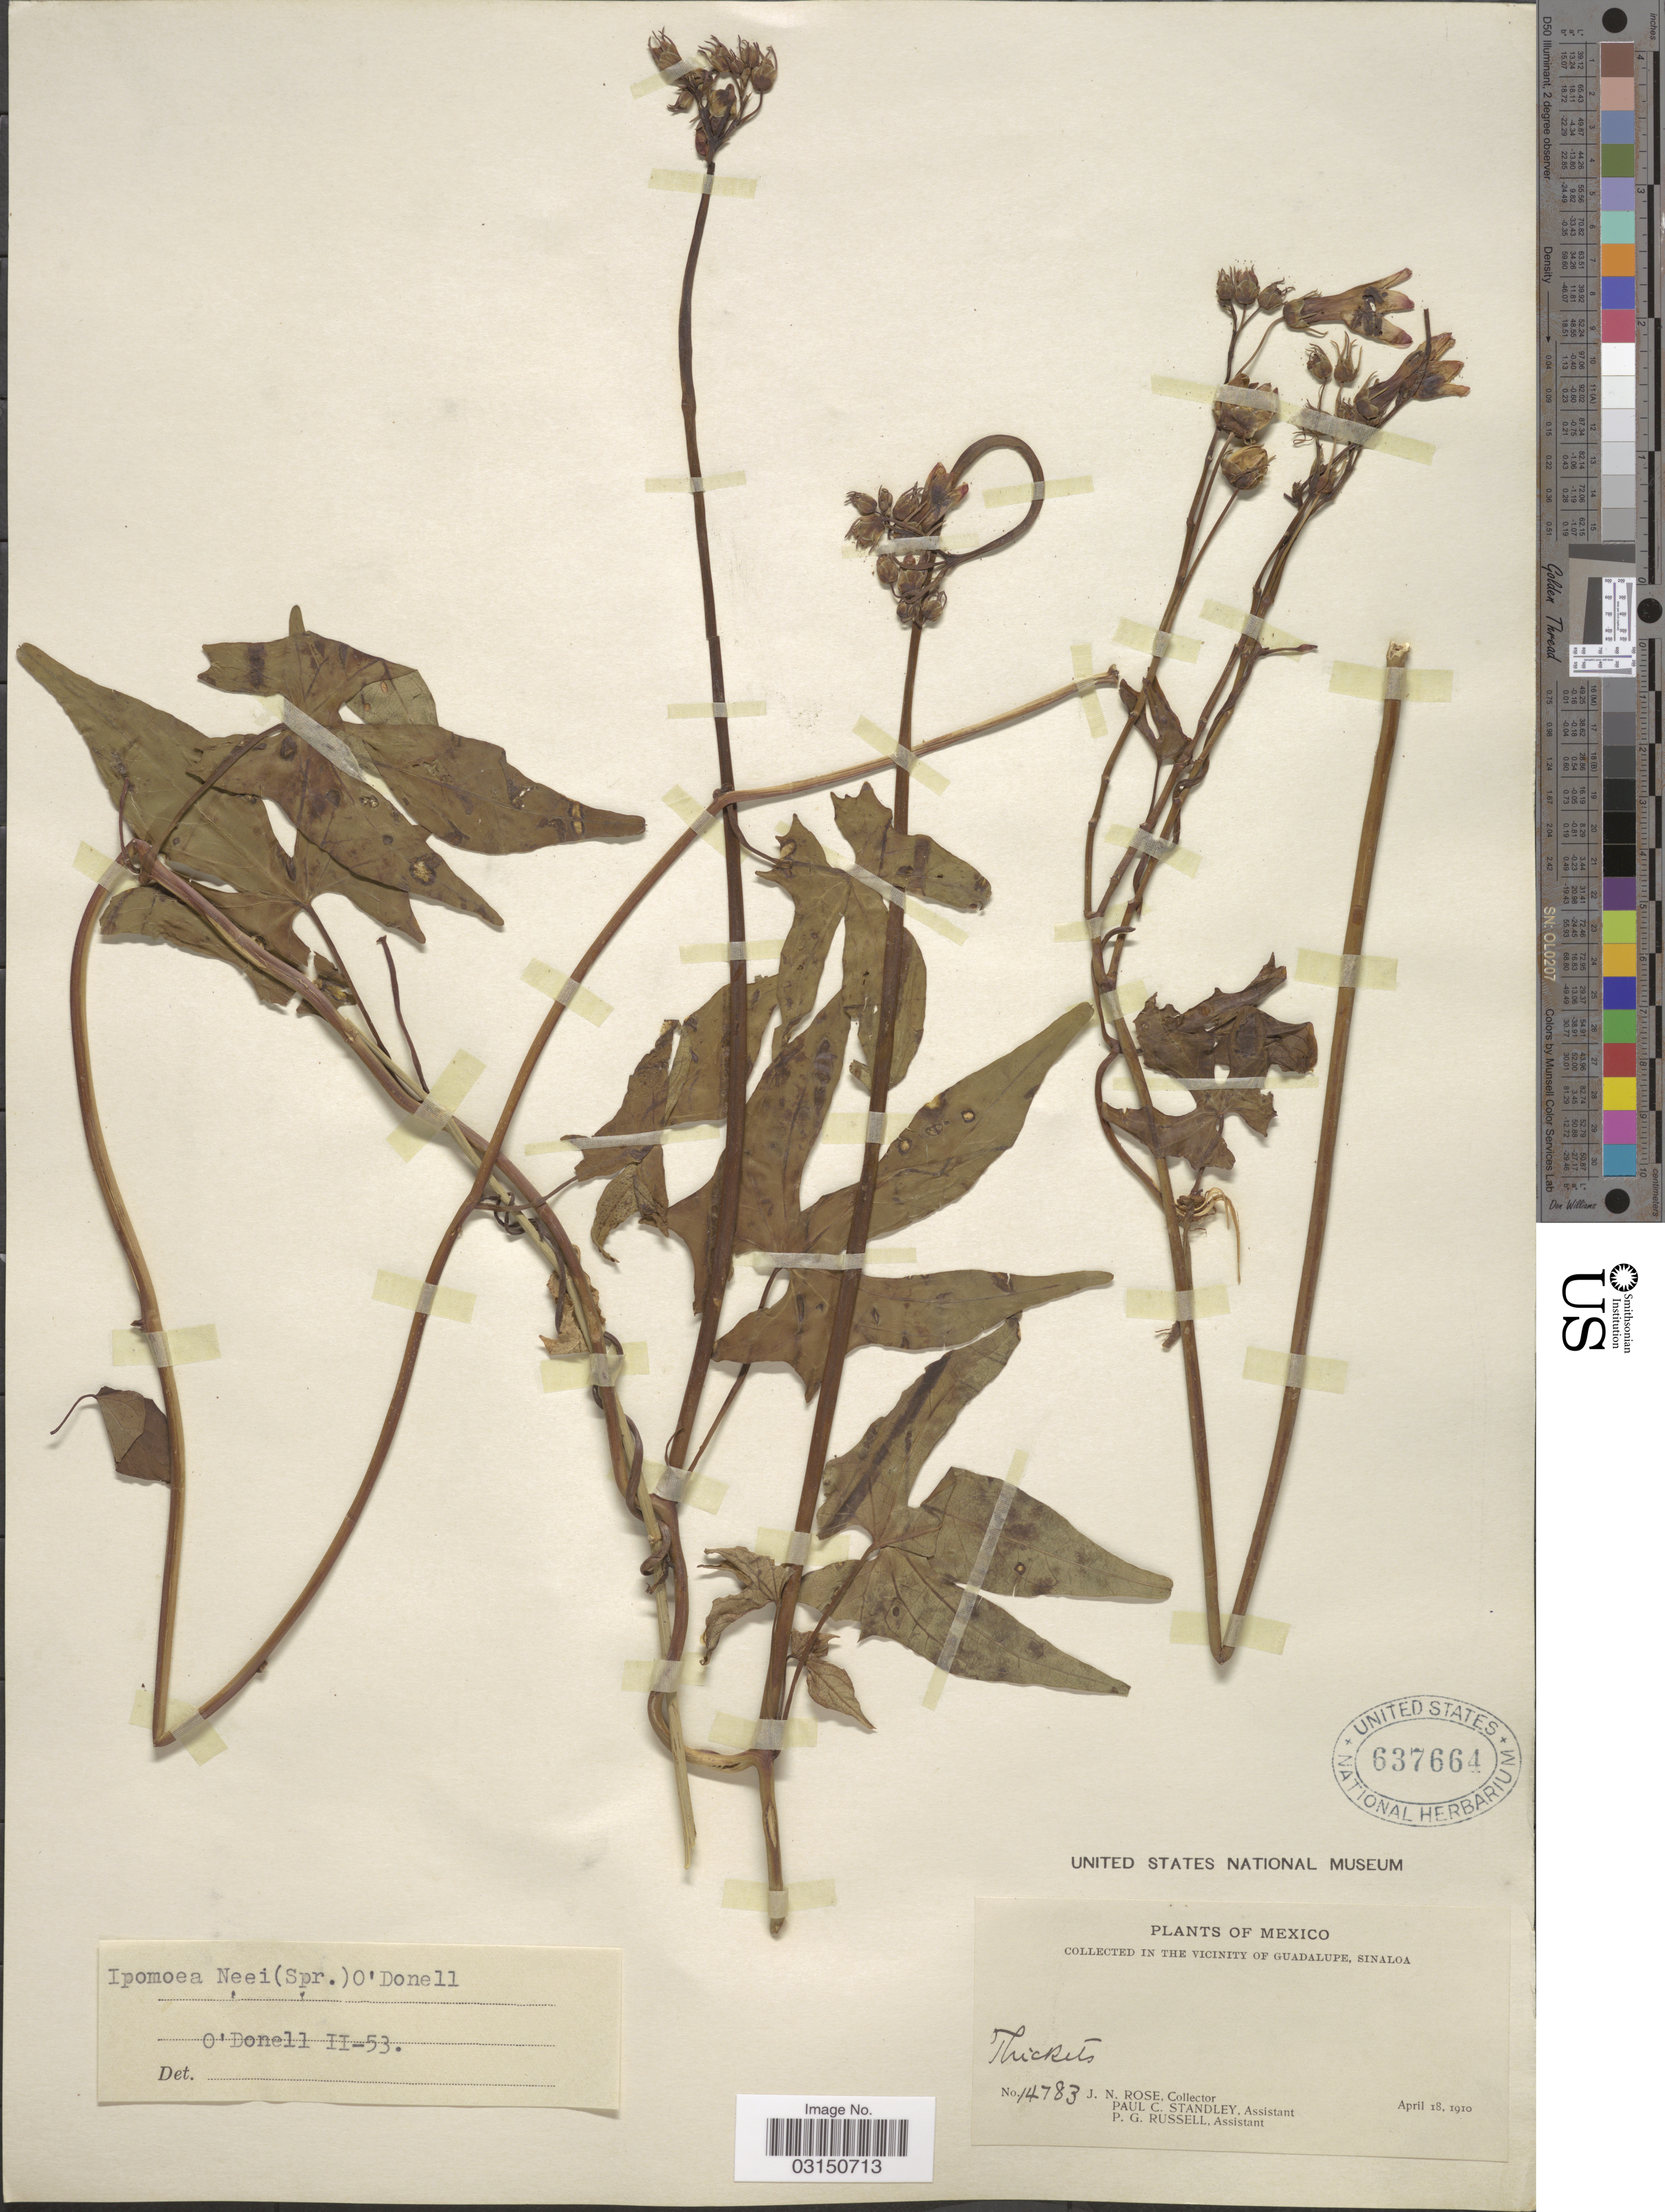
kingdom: Plantae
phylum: Tracheophyta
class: Magnoliopsida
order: Solanales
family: Convolvulaceae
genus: Ipomoea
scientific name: Ipomoea neei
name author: (Spreng.) O'Donell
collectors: J. N. Rose, P. C. Standley & P. G. Russell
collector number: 14783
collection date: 1910-04-18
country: Mexico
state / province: Sinaloa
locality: Vicinity of Guadalupe.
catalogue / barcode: US 637664